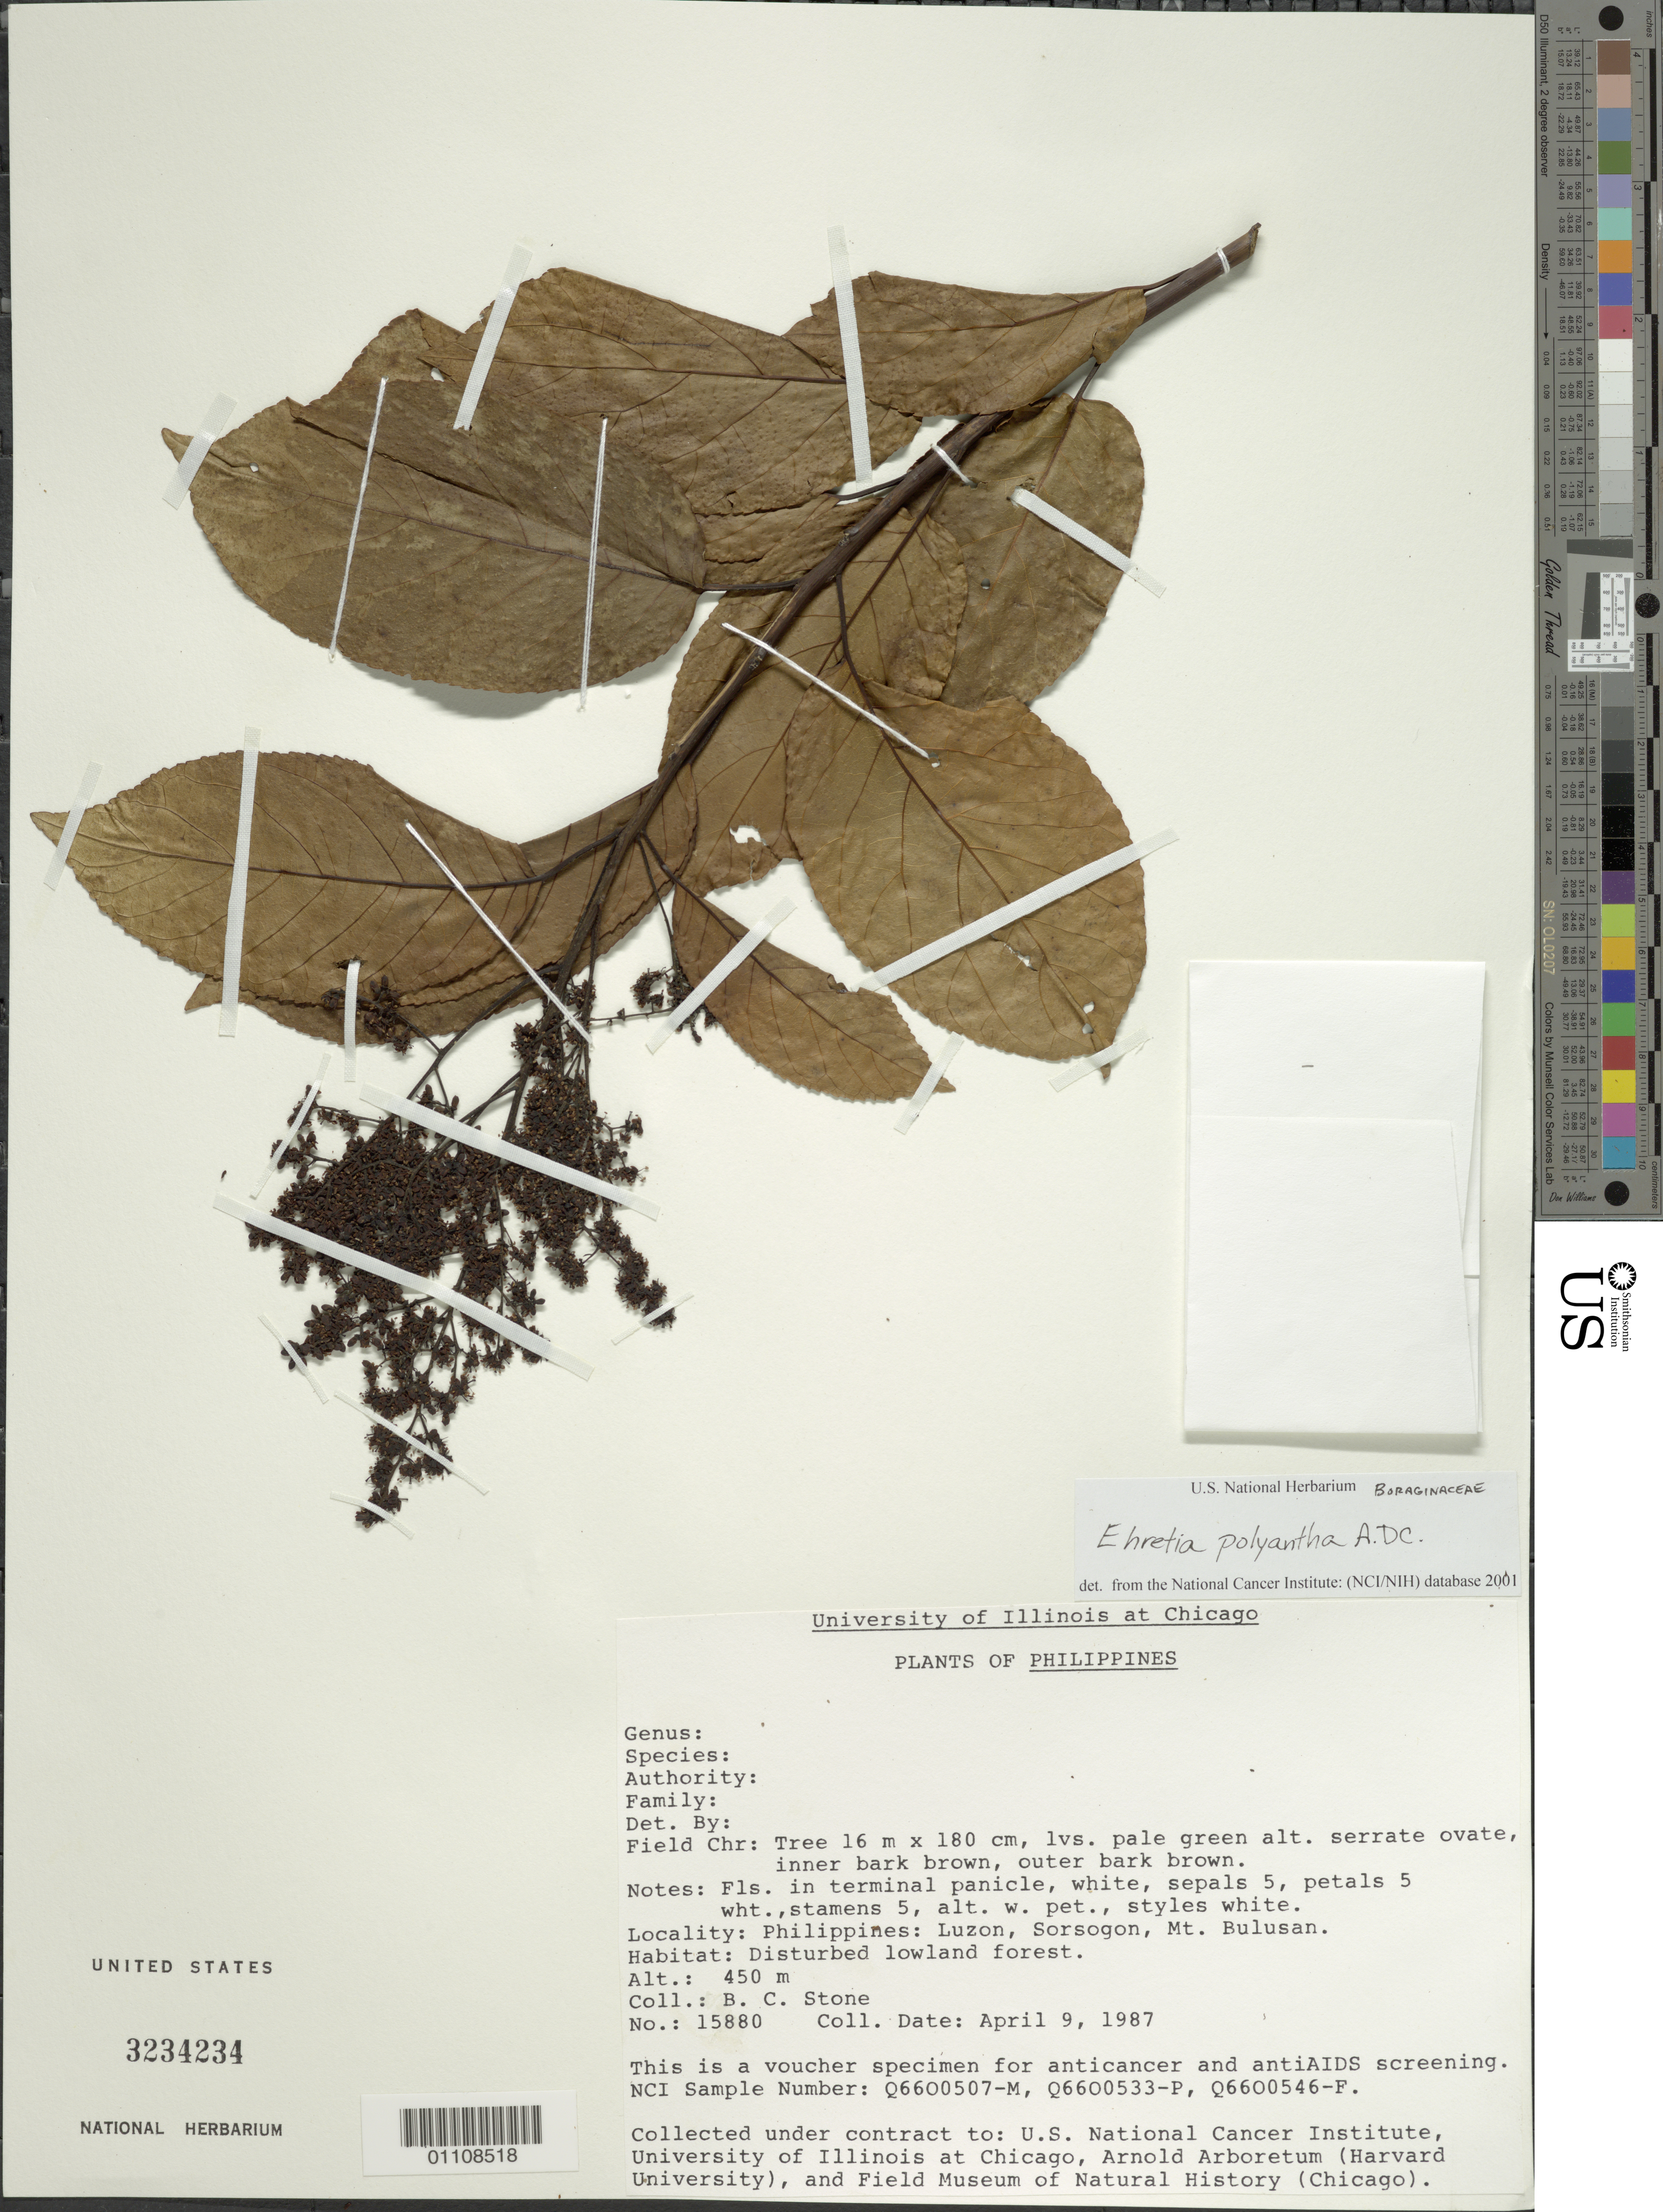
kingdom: Plantae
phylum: Tracheophyta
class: Magnoliopsida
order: Boraginales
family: Ehretiaceae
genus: Ehretia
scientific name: Ehretia polyantha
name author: A. DC.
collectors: B. C. Stone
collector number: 15880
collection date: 1987-04-09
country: Philippines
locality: Luzon, Sorsogon, Mt. Bulusan.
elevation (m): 450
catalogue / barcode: US 3234234